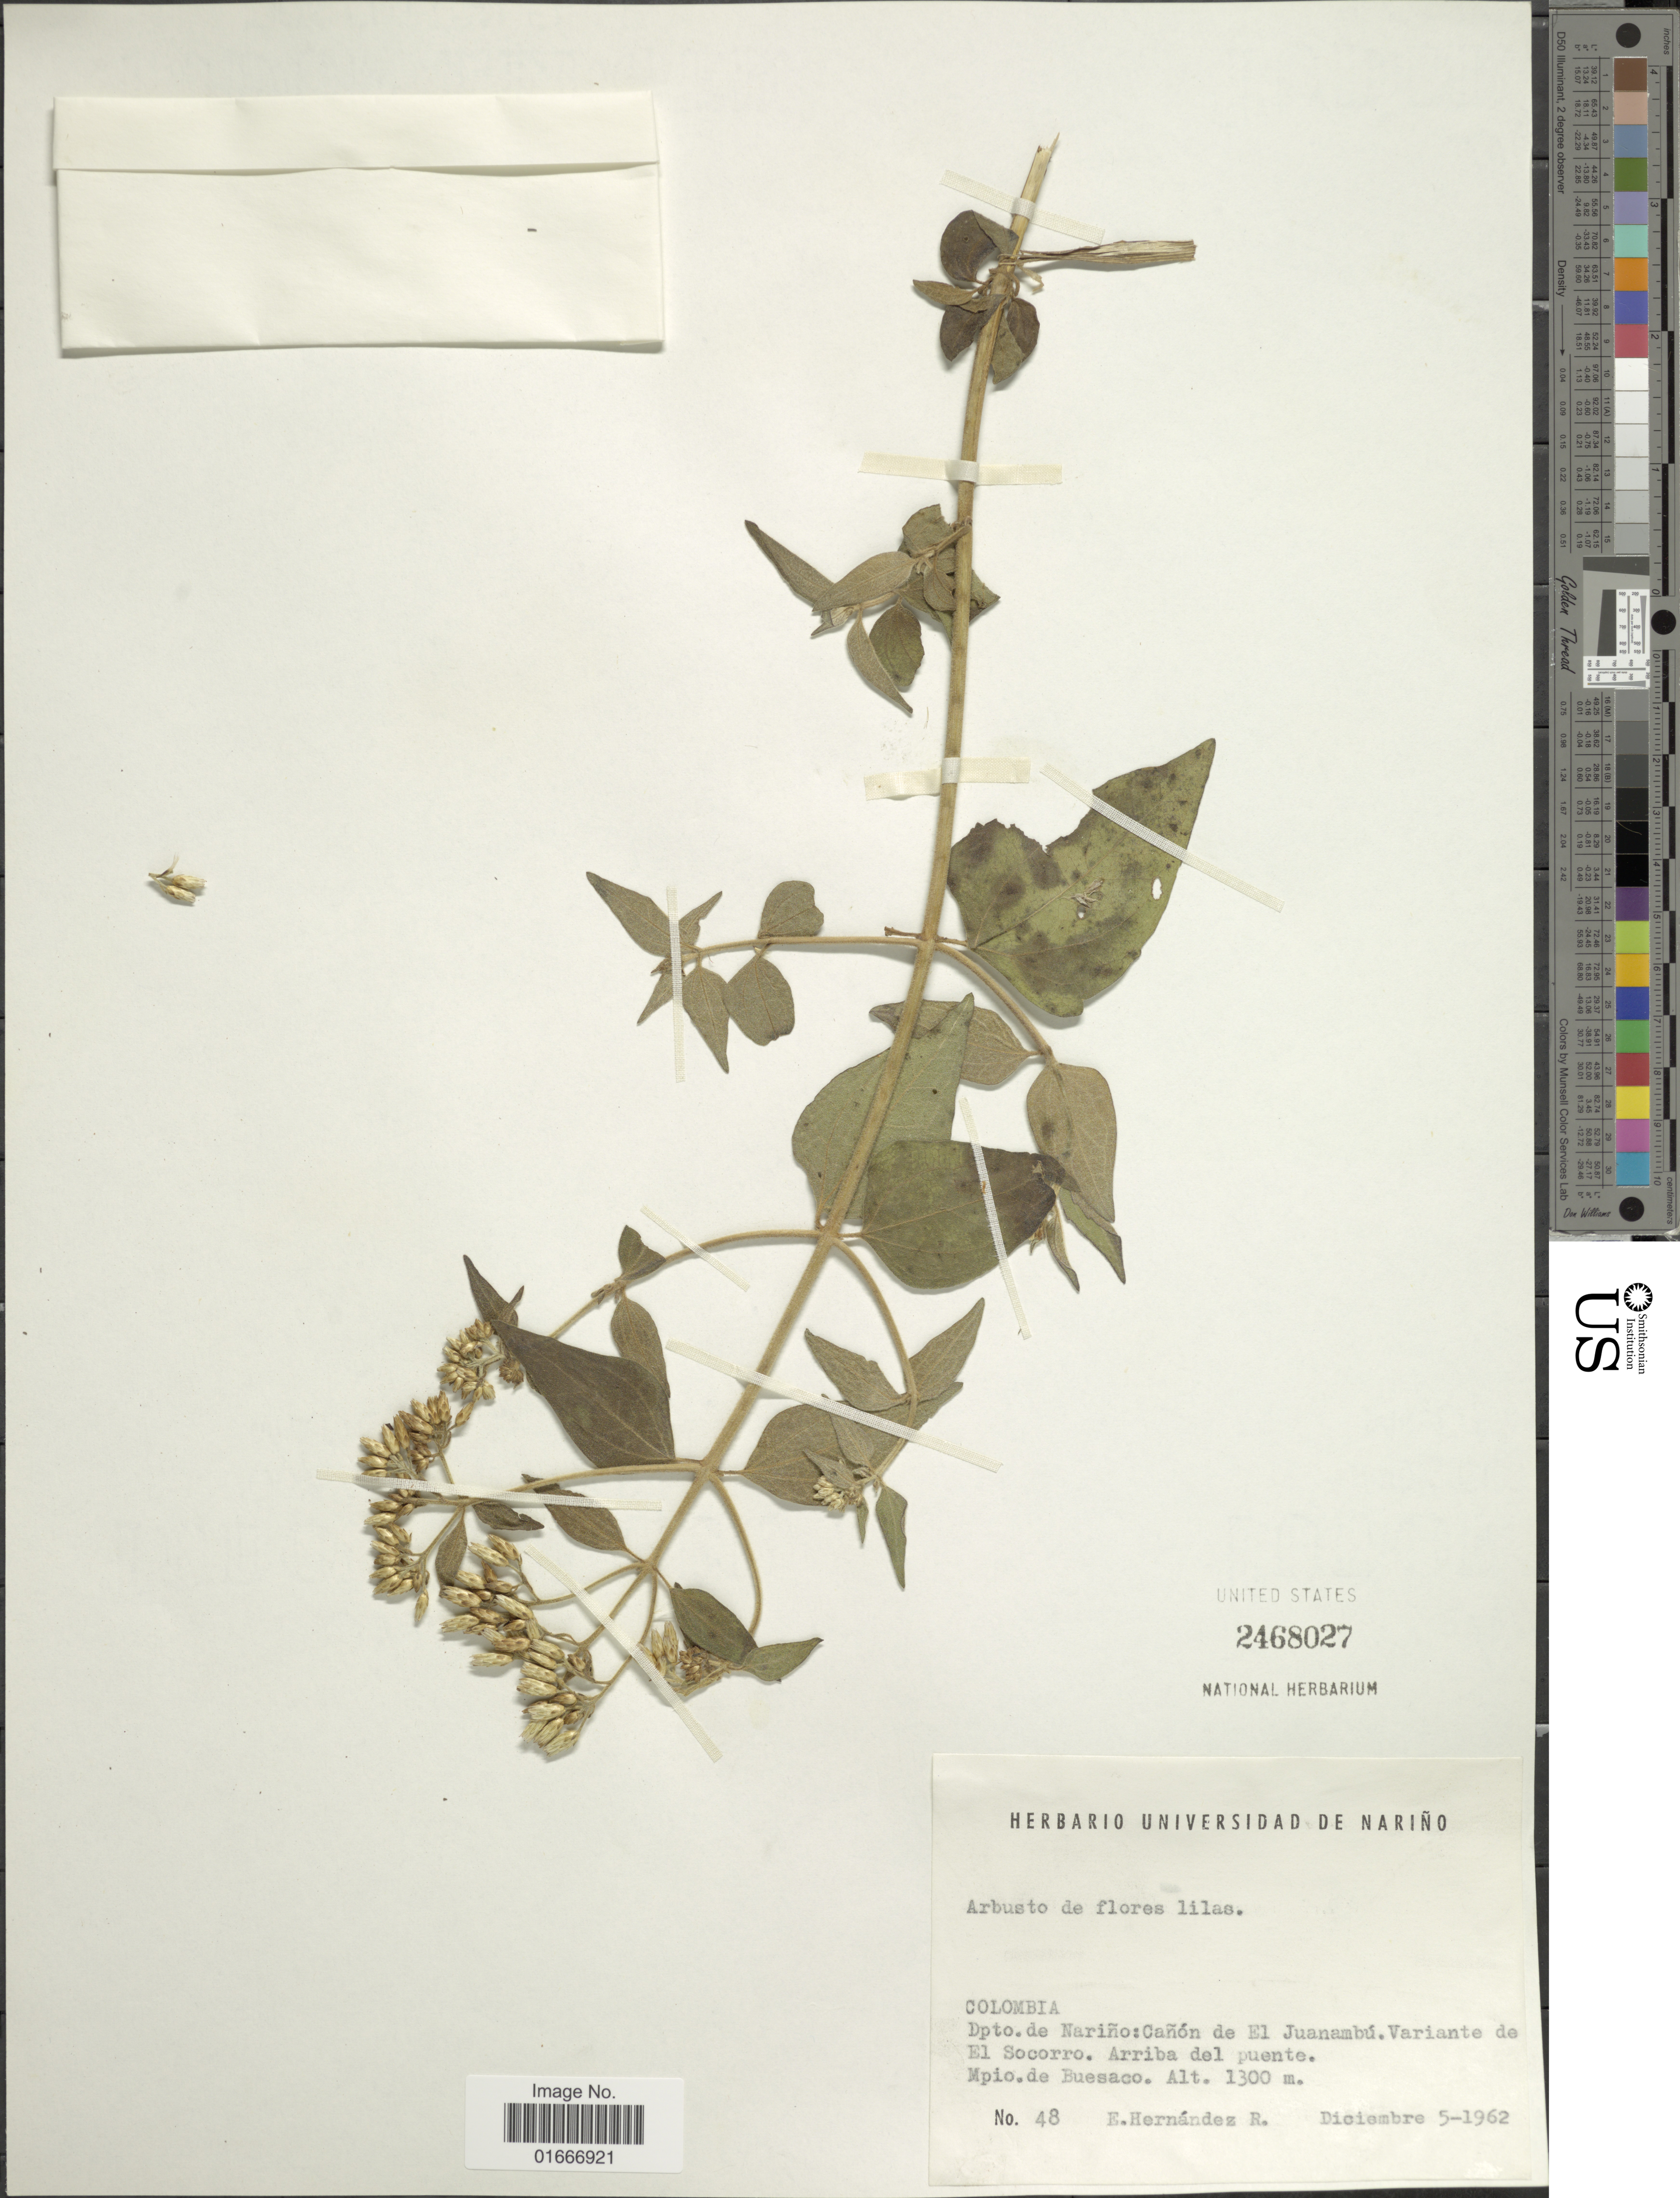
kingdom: Plantae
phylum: Tracheophyta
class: Magnoliopsida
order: Asterales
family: Asteraceae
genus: Chromolaena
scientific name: Chromolaena sp.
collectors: E. Hernández R.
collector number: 48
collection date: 1962-12-05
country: Colombia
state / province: Nariño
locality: Colombia. Dpto. de Nariño: Cañon de El Juanambu. Variante de El Socorro.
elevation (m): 1300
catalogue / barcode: US 2468027